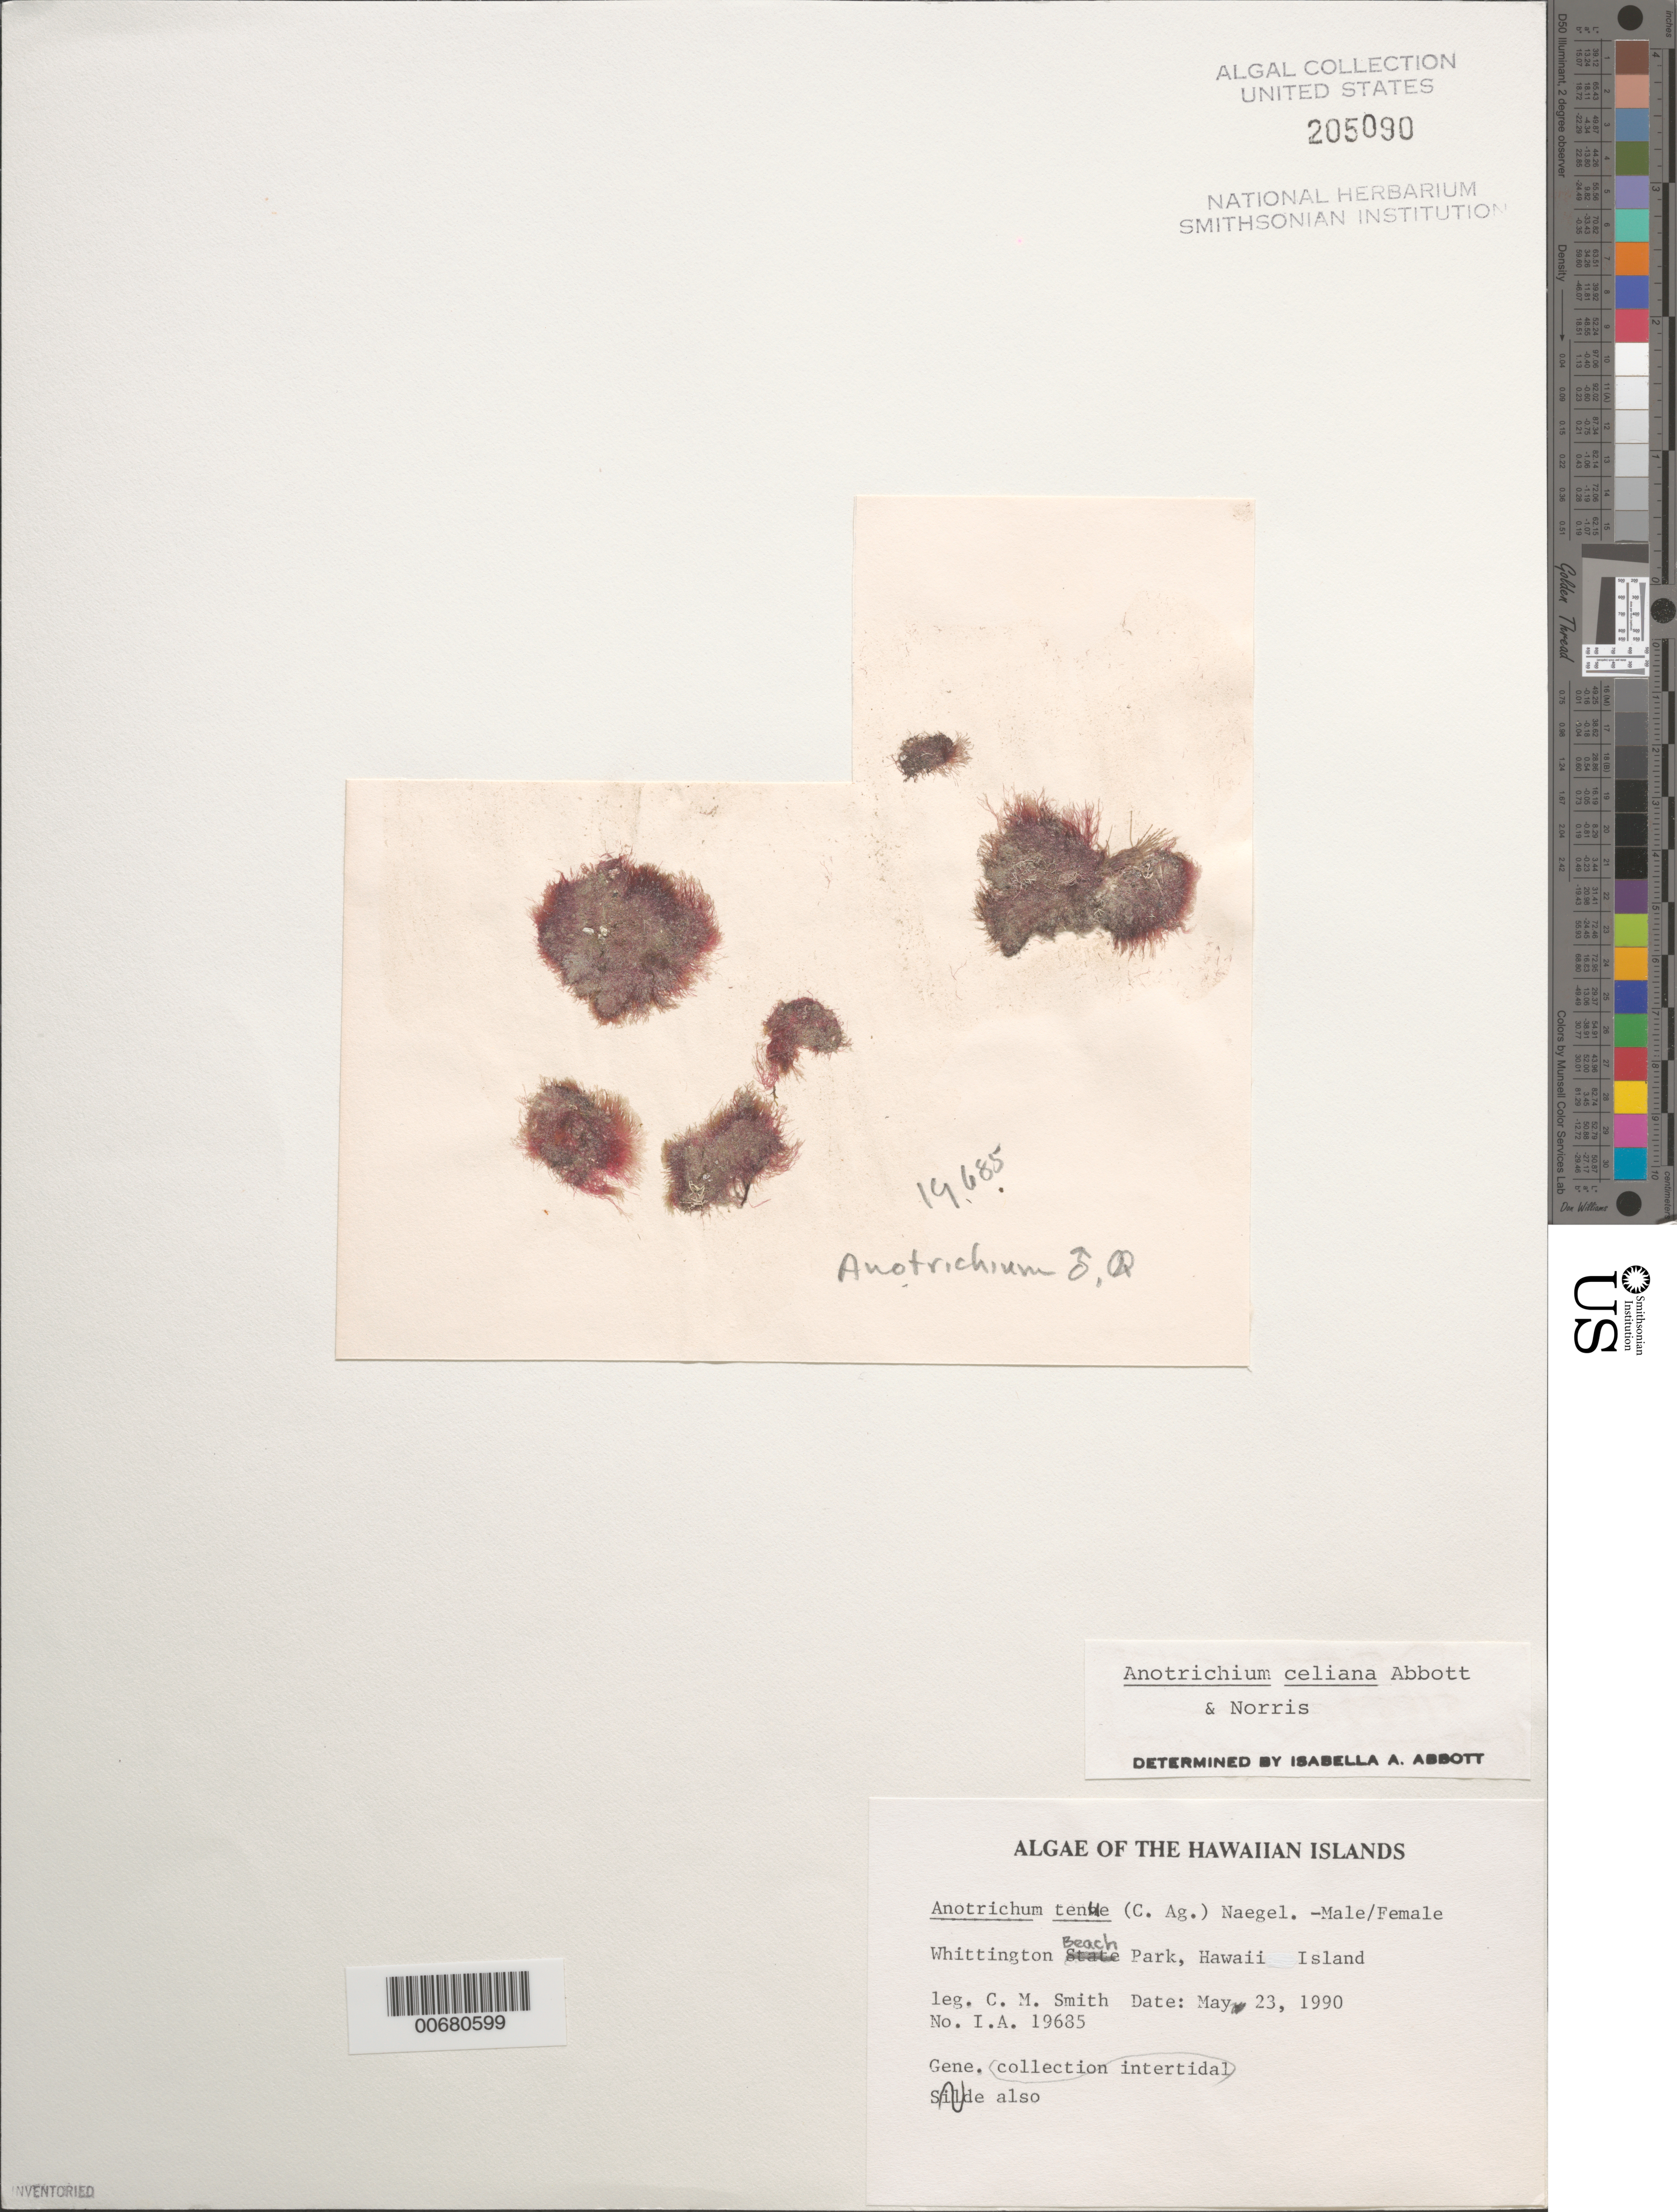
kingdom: Plantae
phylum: Rhodophyta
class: Florideophyceae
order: Ceramiales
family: Wrangeliaceae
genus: Anotrichium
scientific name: Anotrichium tenue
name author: (C. Agardh) Nägeli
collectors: C. M. Smith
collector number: IAA 19685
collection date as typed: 23 May 1990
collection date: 1990-05-23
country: United States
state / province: Hawaii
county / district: Hawaii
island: Hawaii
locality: Whittington Beach Park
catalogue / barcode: US 205090